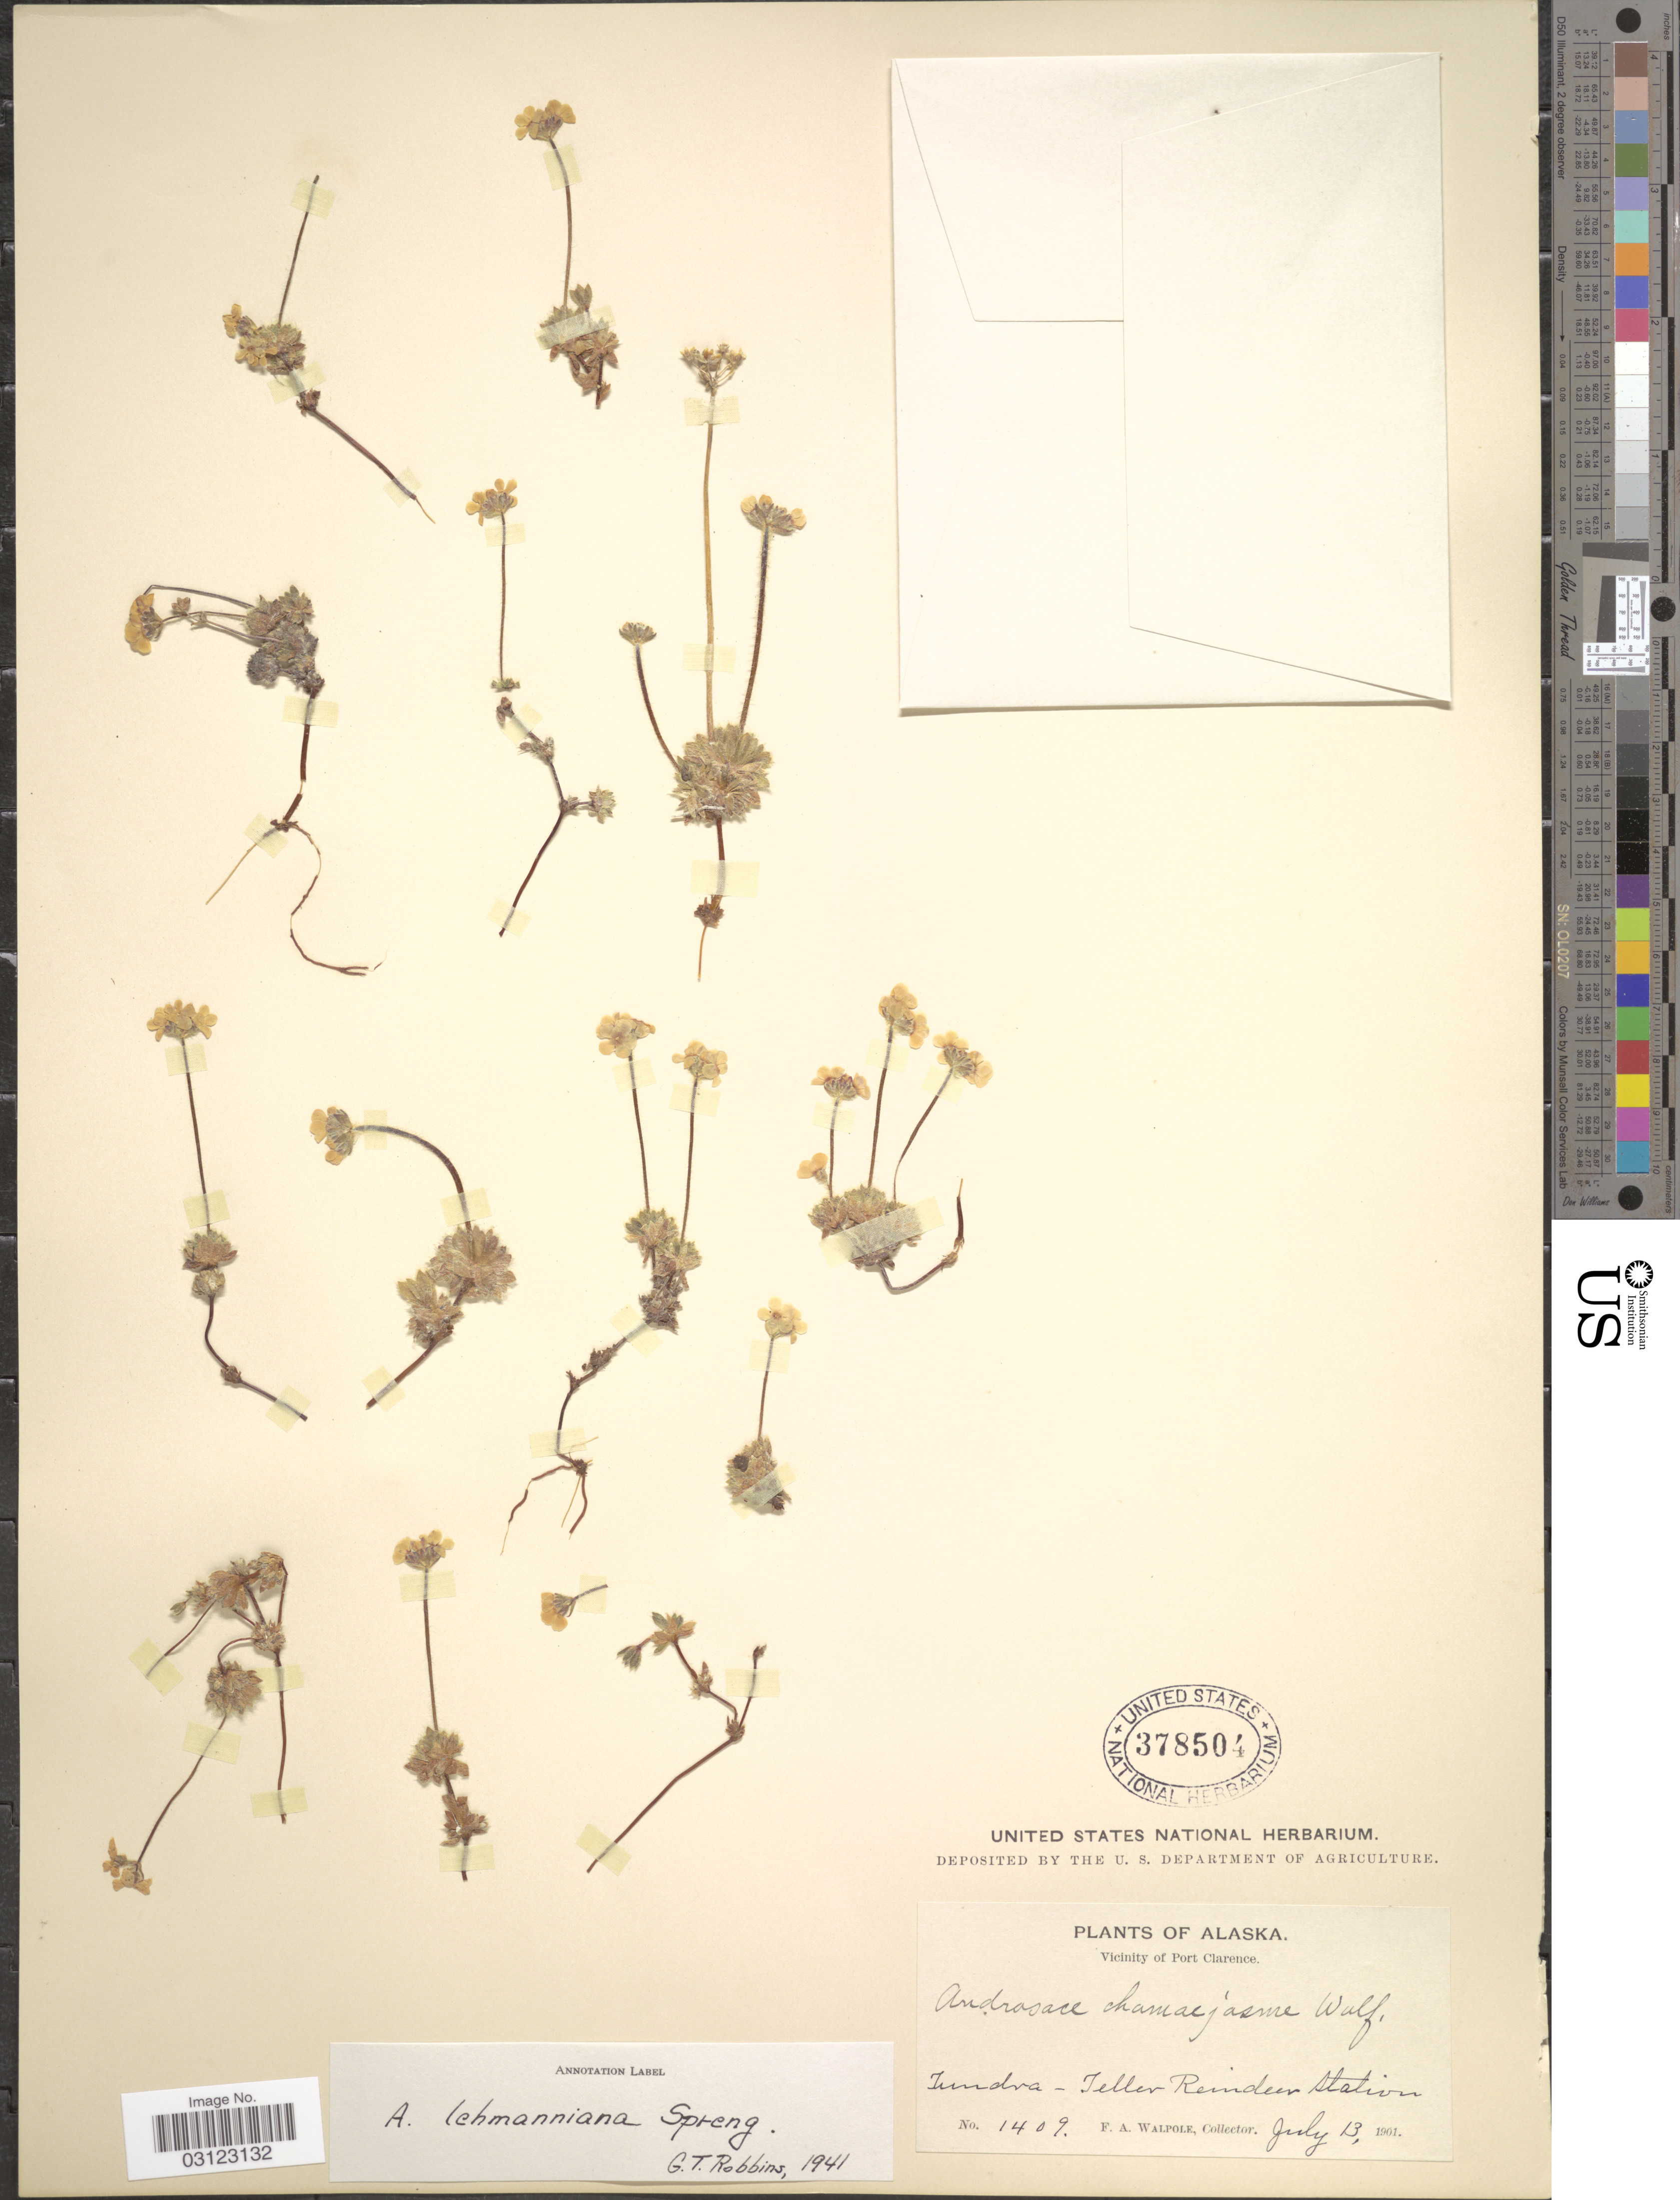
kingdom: Plantae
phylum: Tracheophyta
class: Magnoliopsida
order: Ericales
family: Primulaceae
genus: Androsace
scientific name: Androsace lehmanniana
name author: Spreng.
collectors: F. Walpole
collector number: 1409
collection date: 1901-07-13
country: United States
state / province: Alaska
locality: Vicinity of Port Clarence. Tundra-Teller Reindeer Station.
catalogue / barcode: US 378504